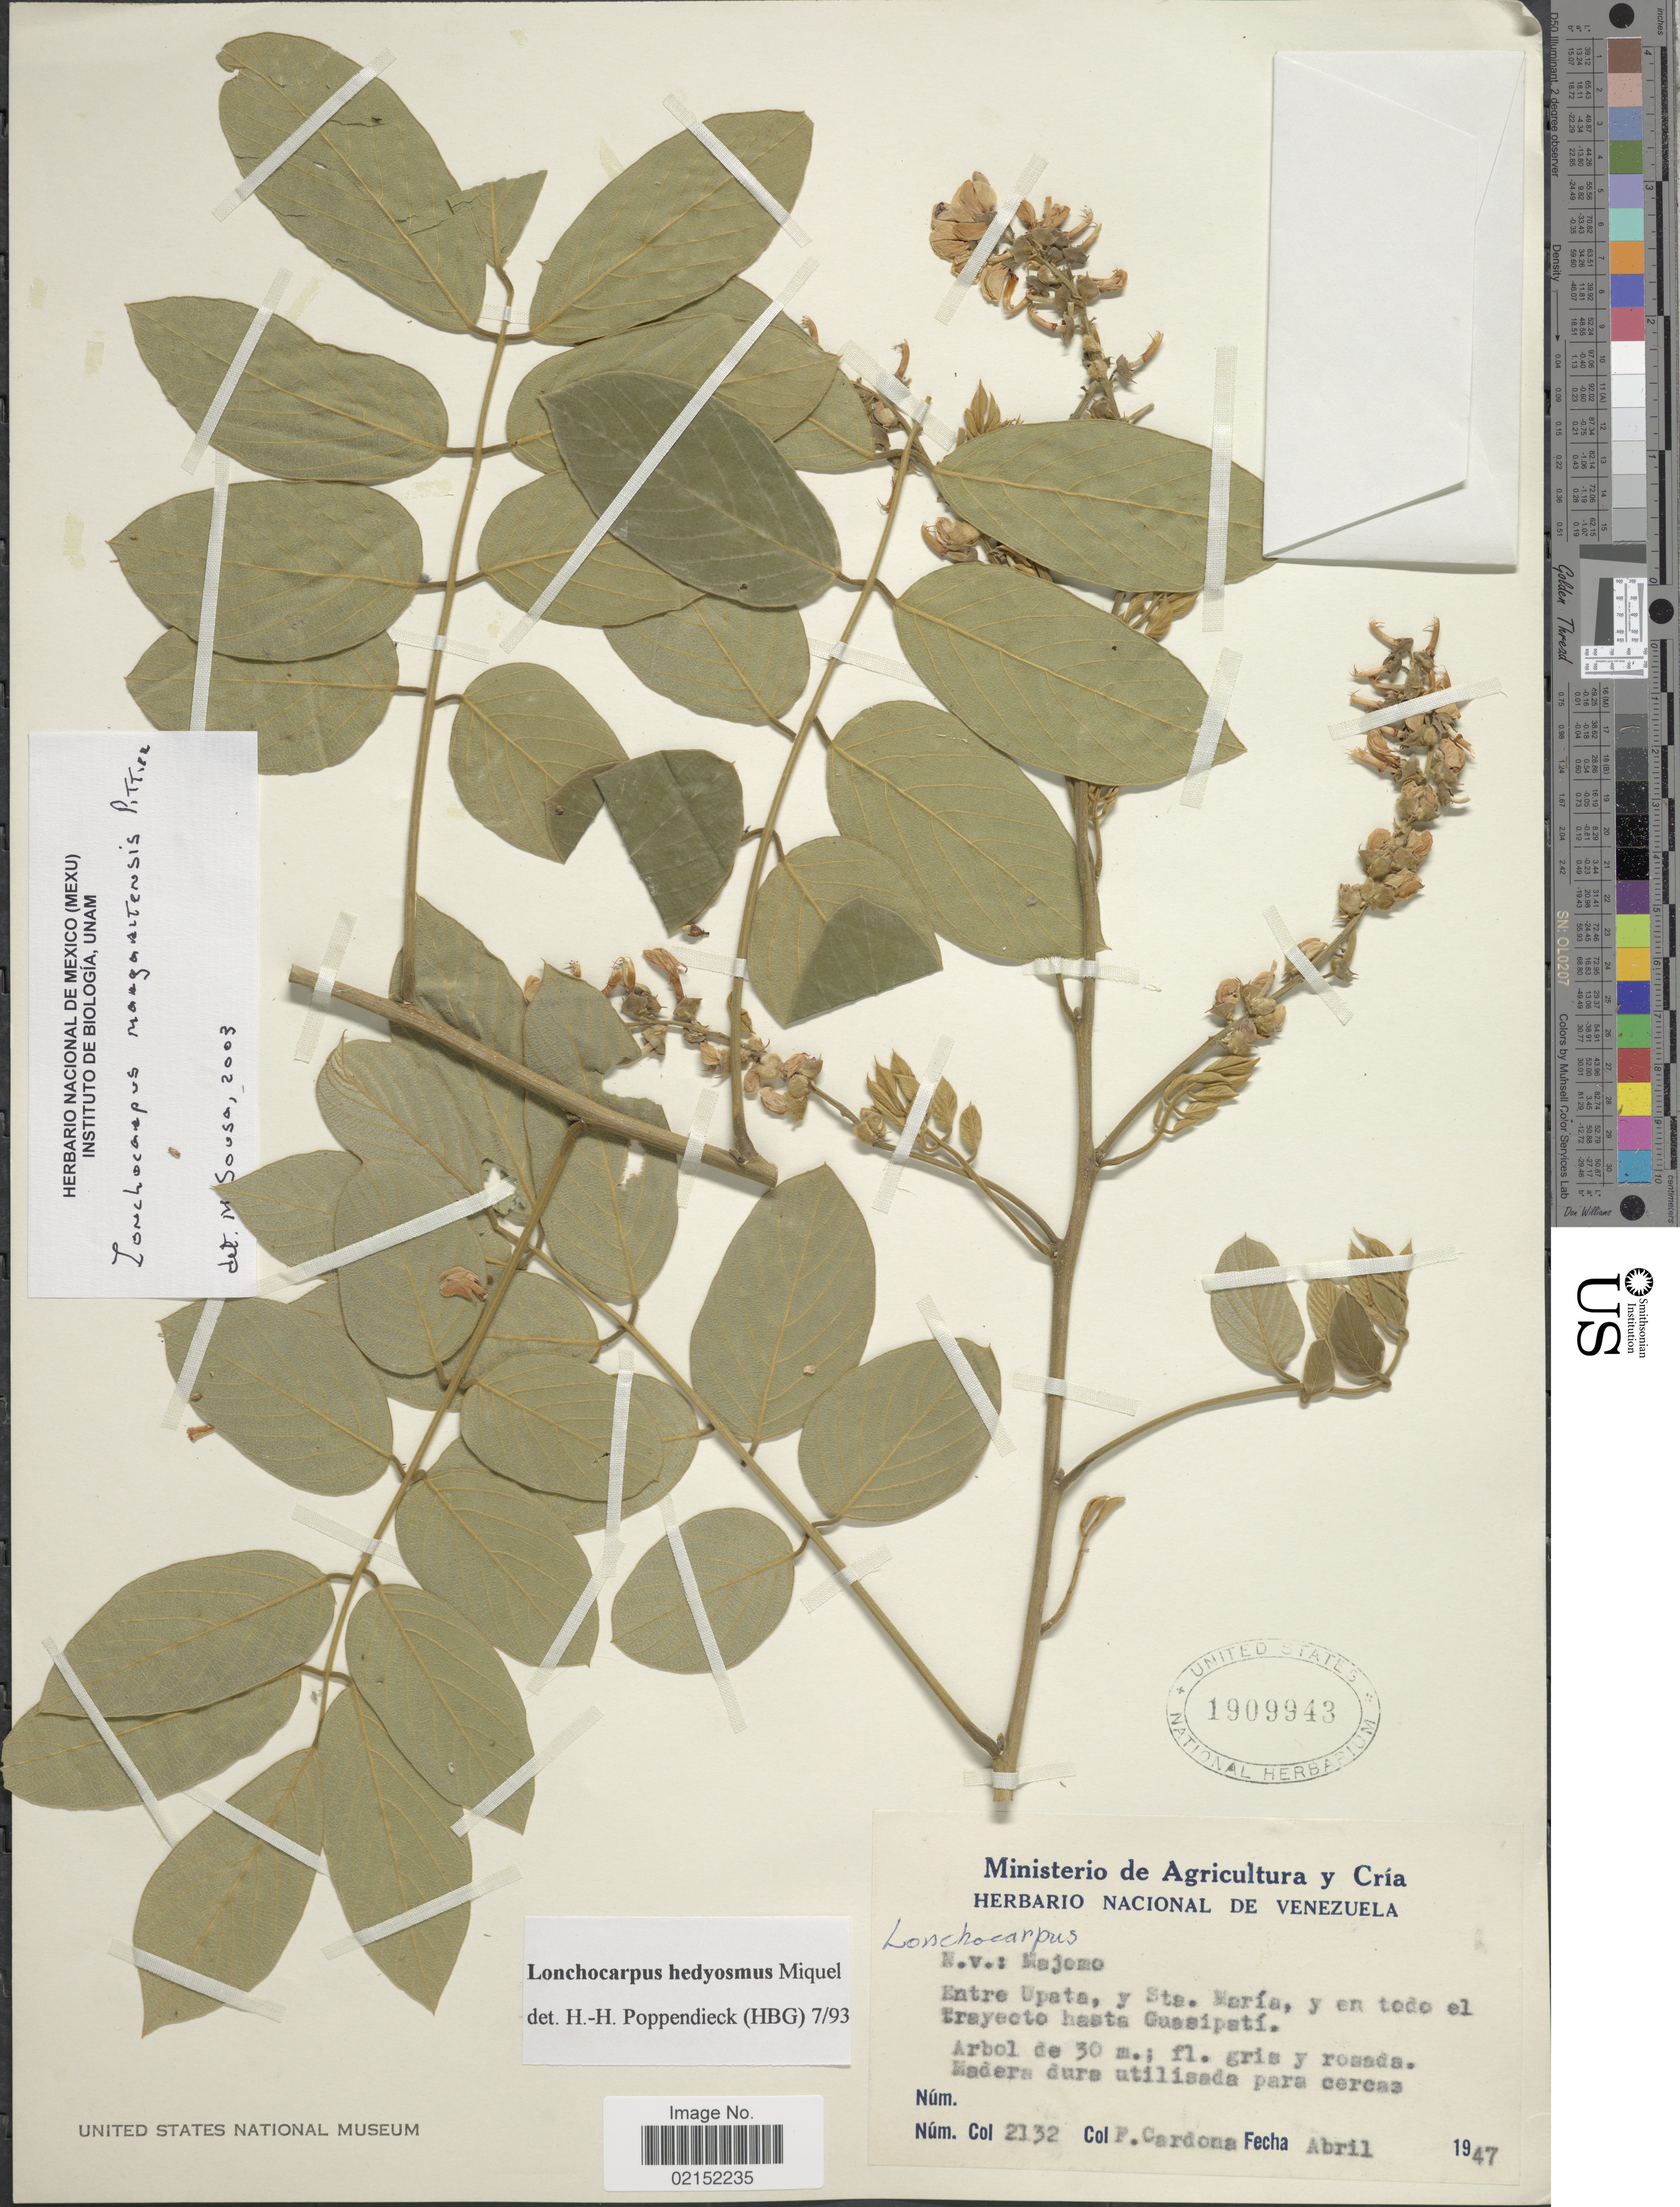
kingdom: Plantae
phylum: Tracheophyta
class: Magnoliopsida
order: Fabales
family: Fabaceae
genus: Lonchocarpus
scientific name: Lonchocarpus margaritensis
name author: Pittier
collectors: F. Cardona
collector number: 2132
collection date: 1947-04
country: Venezuela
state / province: Bolivar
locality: Entre Upata, y Sta. Maria, y en todo el trayecto hasta Guasipati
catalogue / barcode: US 1909943